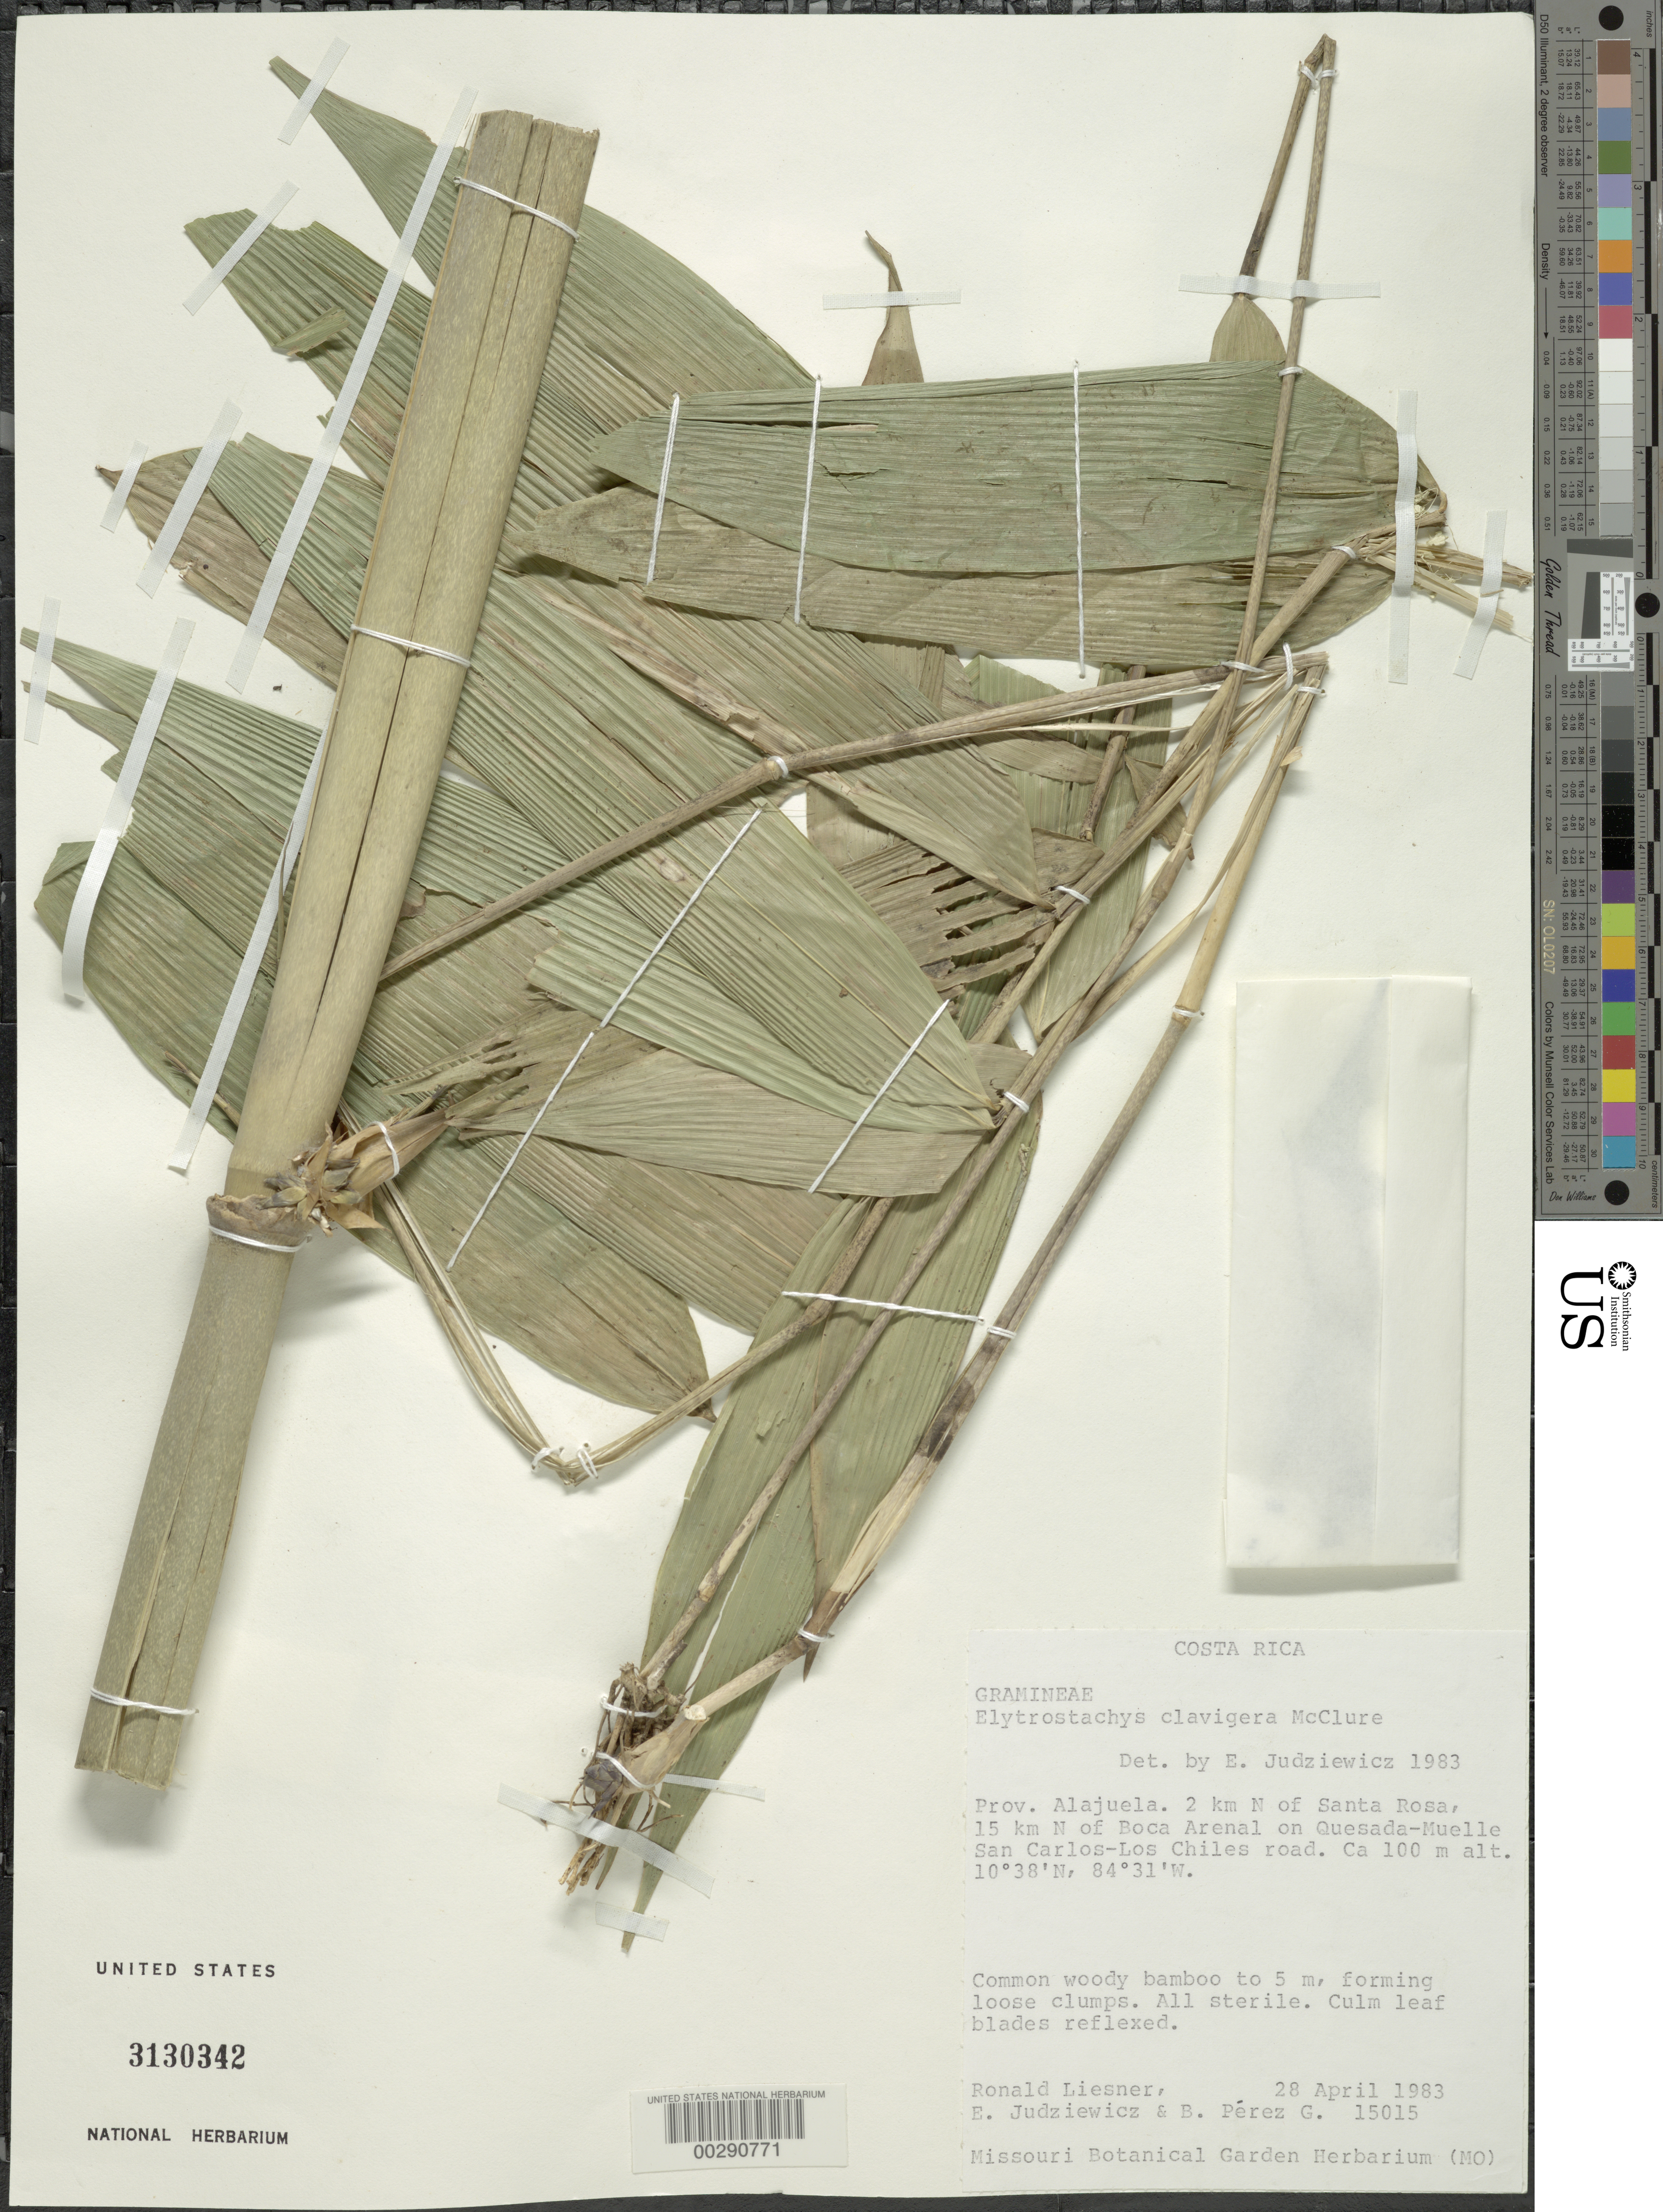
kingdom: Plantae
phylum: Tracheophyta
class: Liliopsida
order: Poales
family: Poaceae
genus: Elytrostachys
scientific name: Elytrostachys clavigera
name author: McClure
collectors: R. L. Liesner, E. J. Judziewicz & B. Perez G.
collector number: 15015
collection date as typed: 28 Apr 1983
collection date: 1983-04-28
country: Costa Rica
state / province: Alajuela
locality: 2 km N of Santa Rosa, 15 km N of Boca Arenal on Quesada - Muelle San Carlos - Los Chiles road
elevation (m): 100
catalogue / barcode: US 3130342